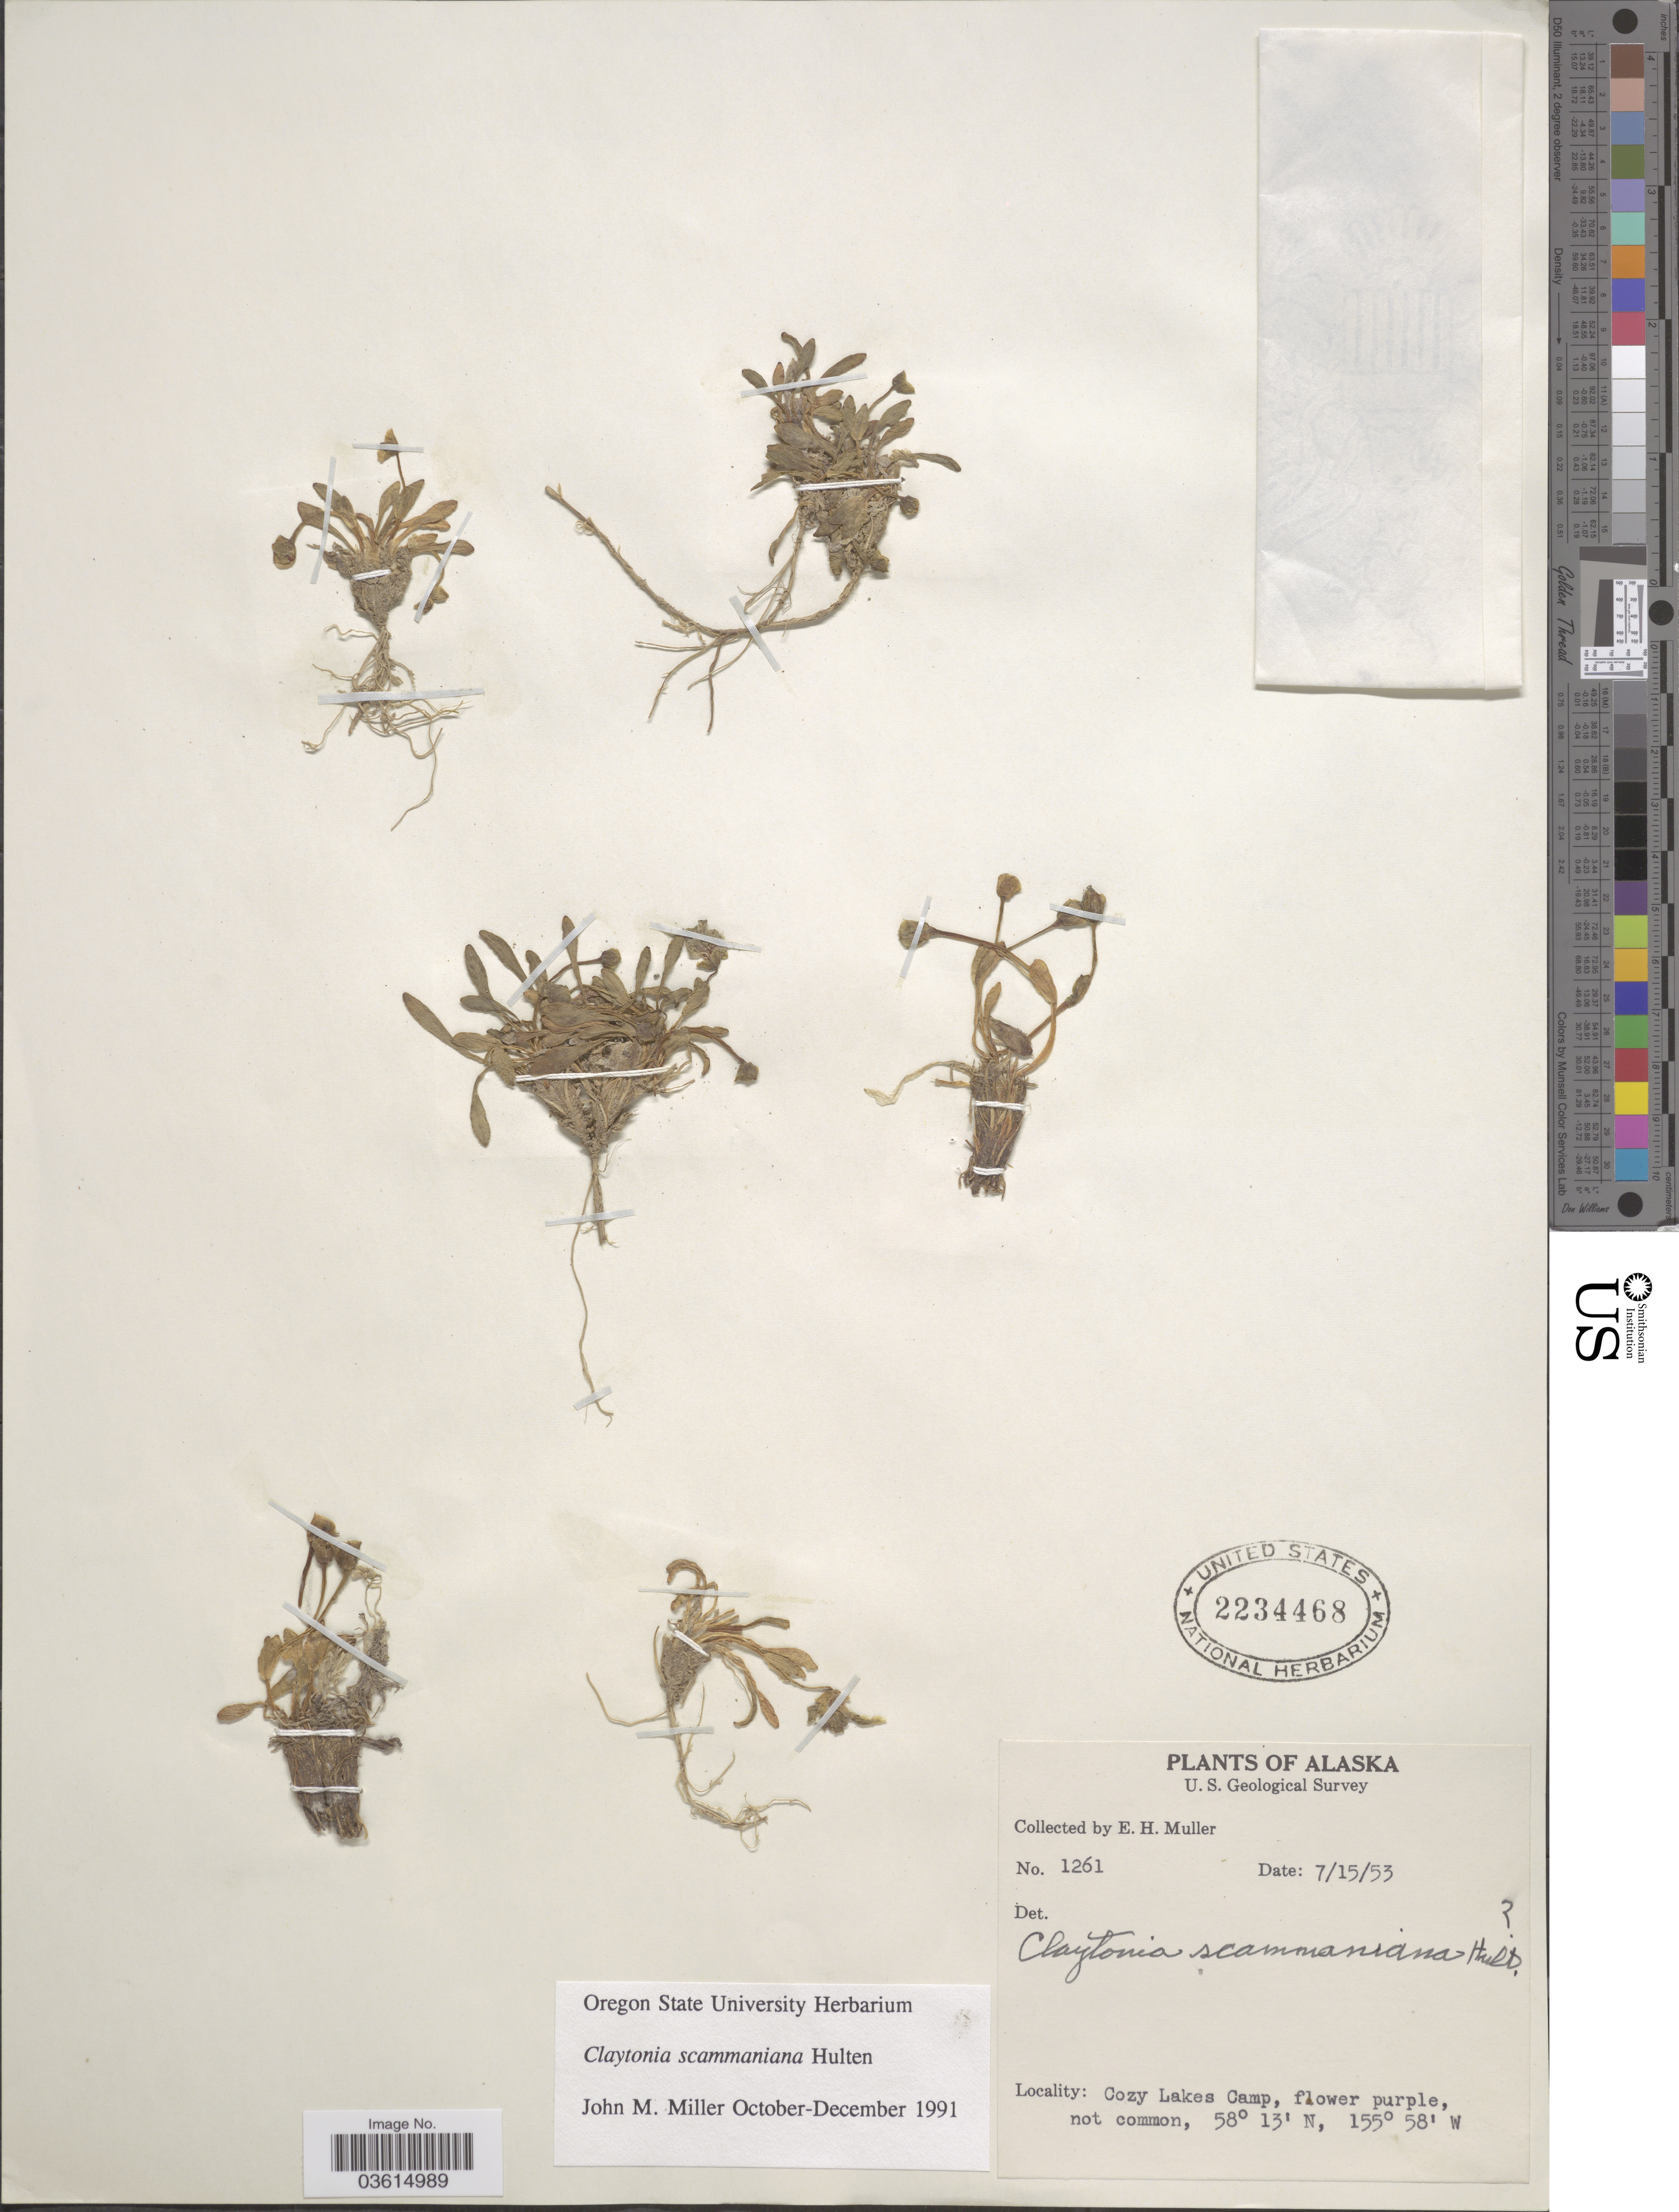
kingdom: Plantae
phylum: Tracheophyta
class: Magnoliopsida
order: Caryophyllales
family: Montiaceae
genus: Claytonia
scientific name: Claytonia scammaniana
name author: Hultén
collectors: E. H. Muller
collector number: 1261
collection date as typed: Transcribed d/m/y: 15/7/53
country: United States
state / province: Alaska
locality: Cozy Lakes Camp.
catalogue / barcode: US 2234468